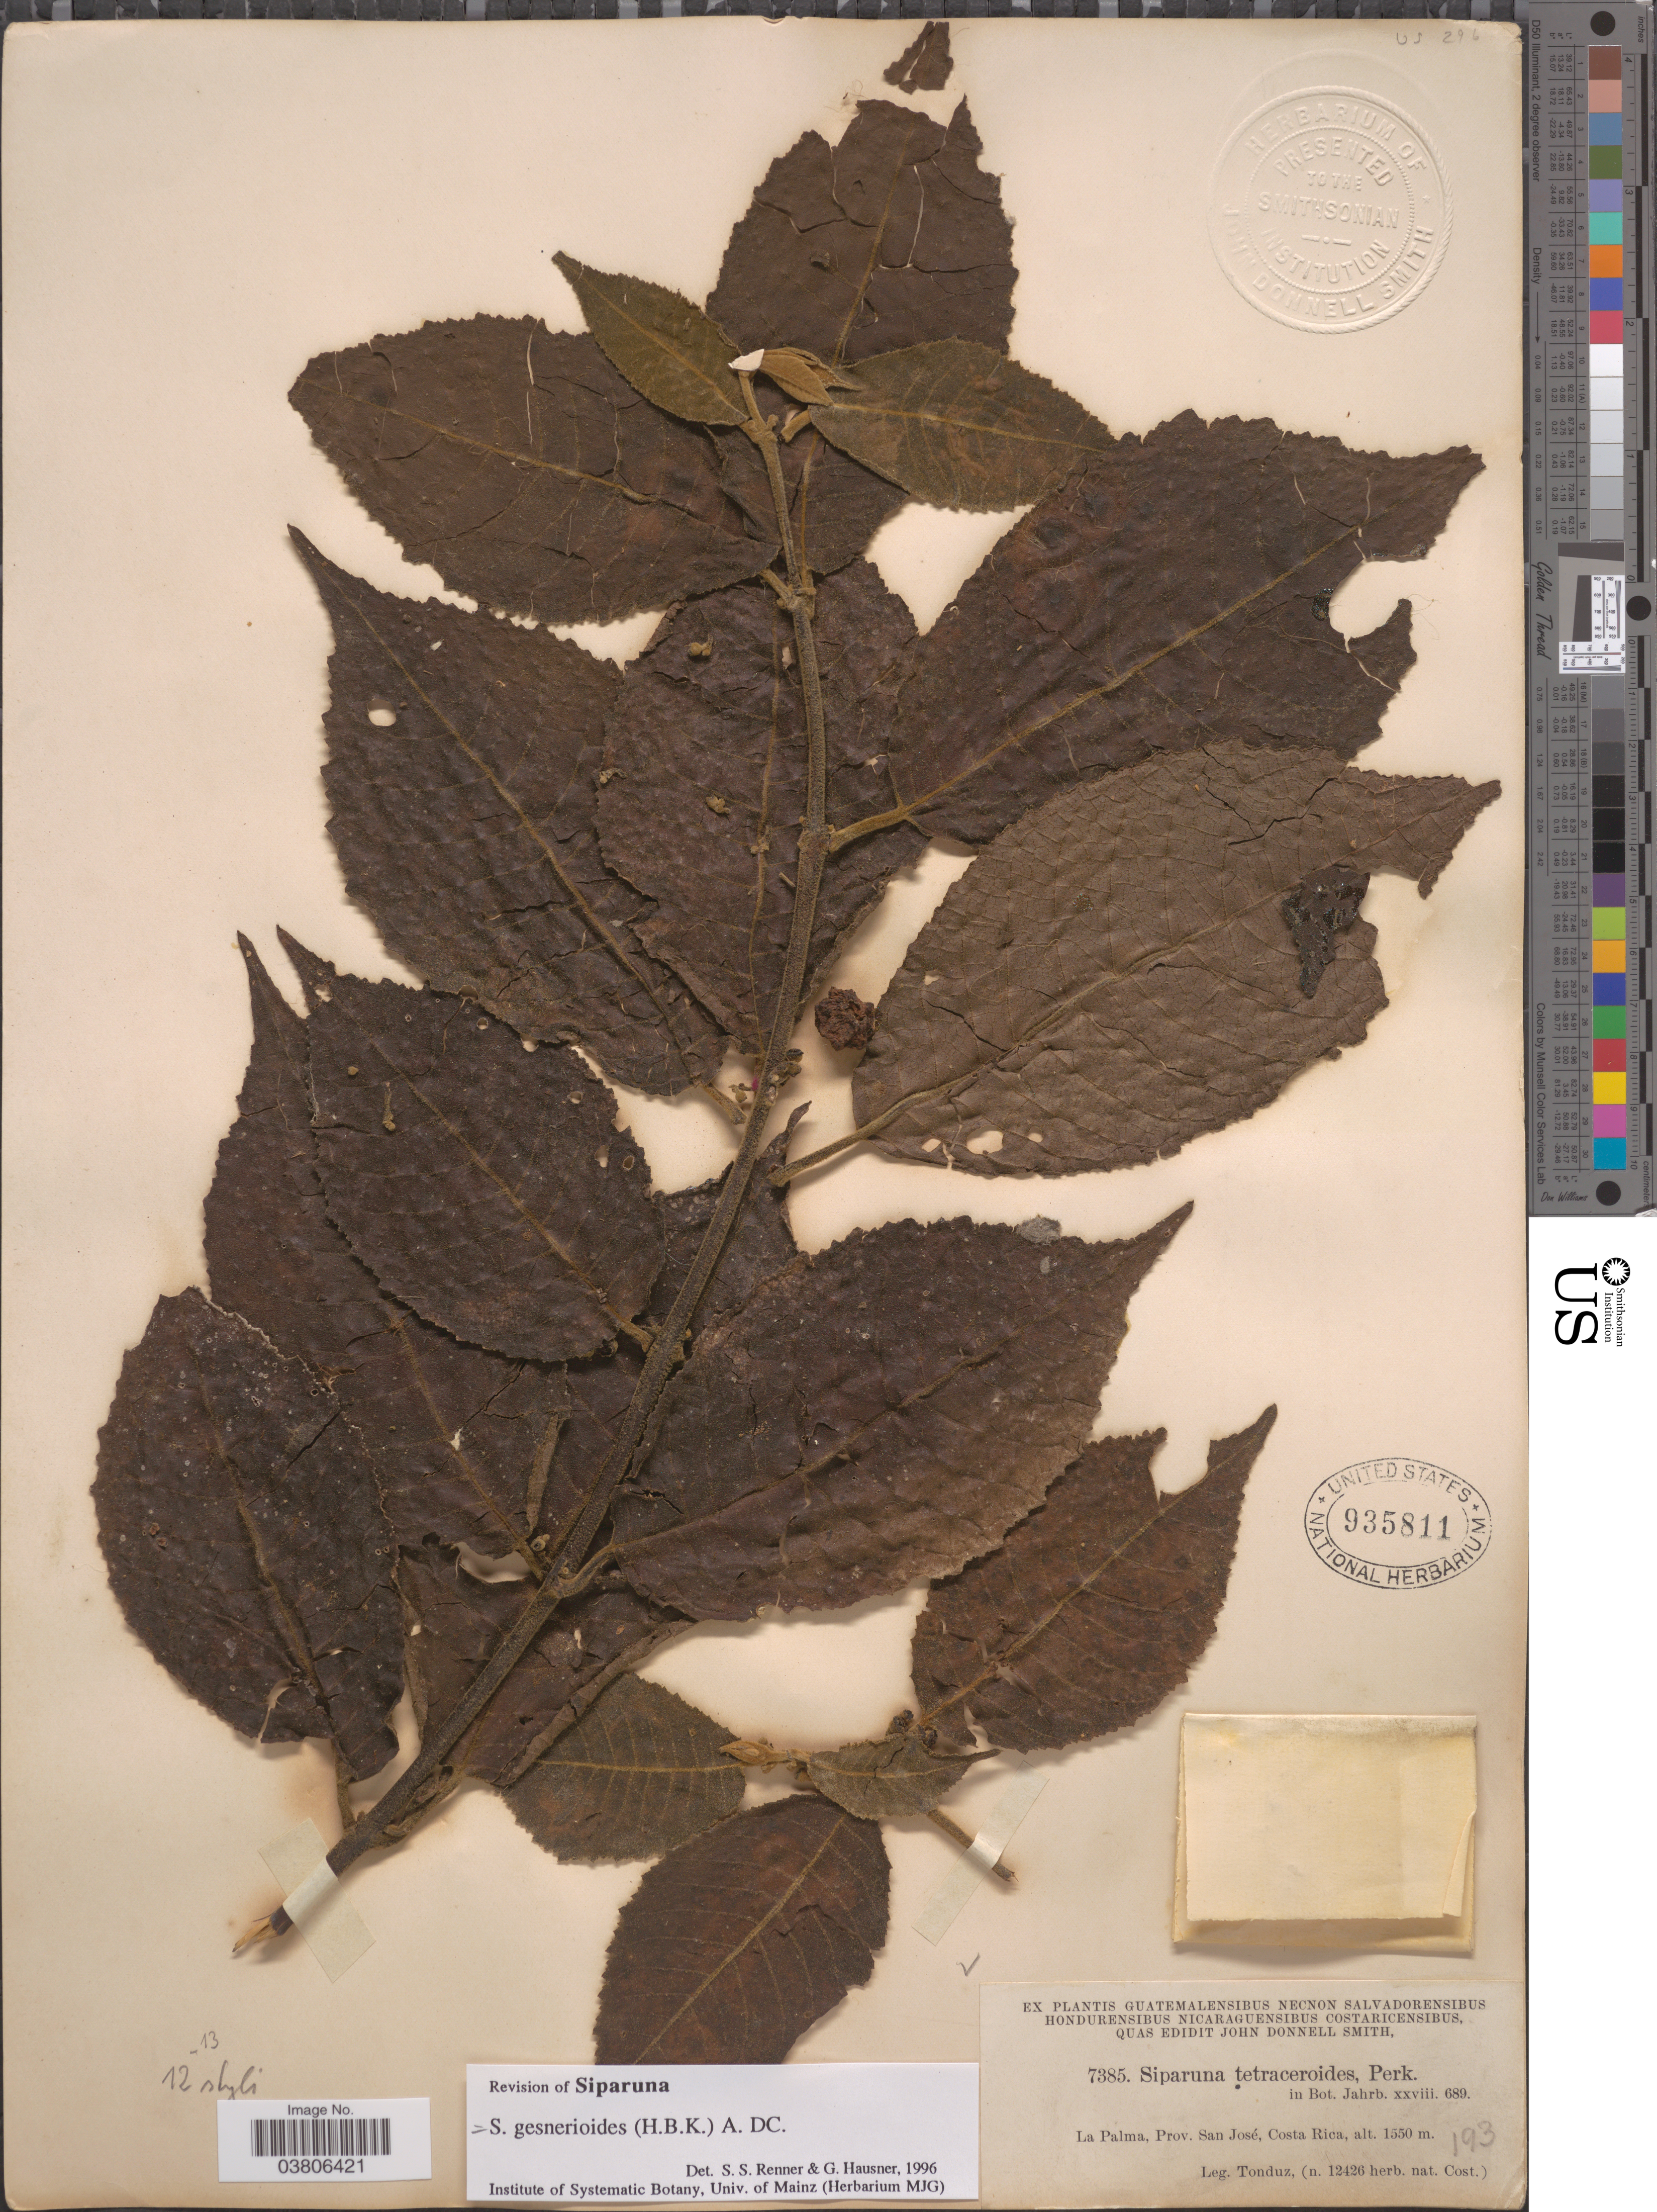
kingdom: Plantae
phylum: Tracheophyta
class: Magnoliopsida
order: Laurales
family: Siparunaceae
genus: Siparuna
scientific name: Siparuna gesnerioides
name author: (Kunth) A. DC.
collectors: Tonduz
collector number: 7385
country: Costa Rica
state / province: San José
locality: La Palma.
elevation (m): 1550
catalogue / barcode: US 935811